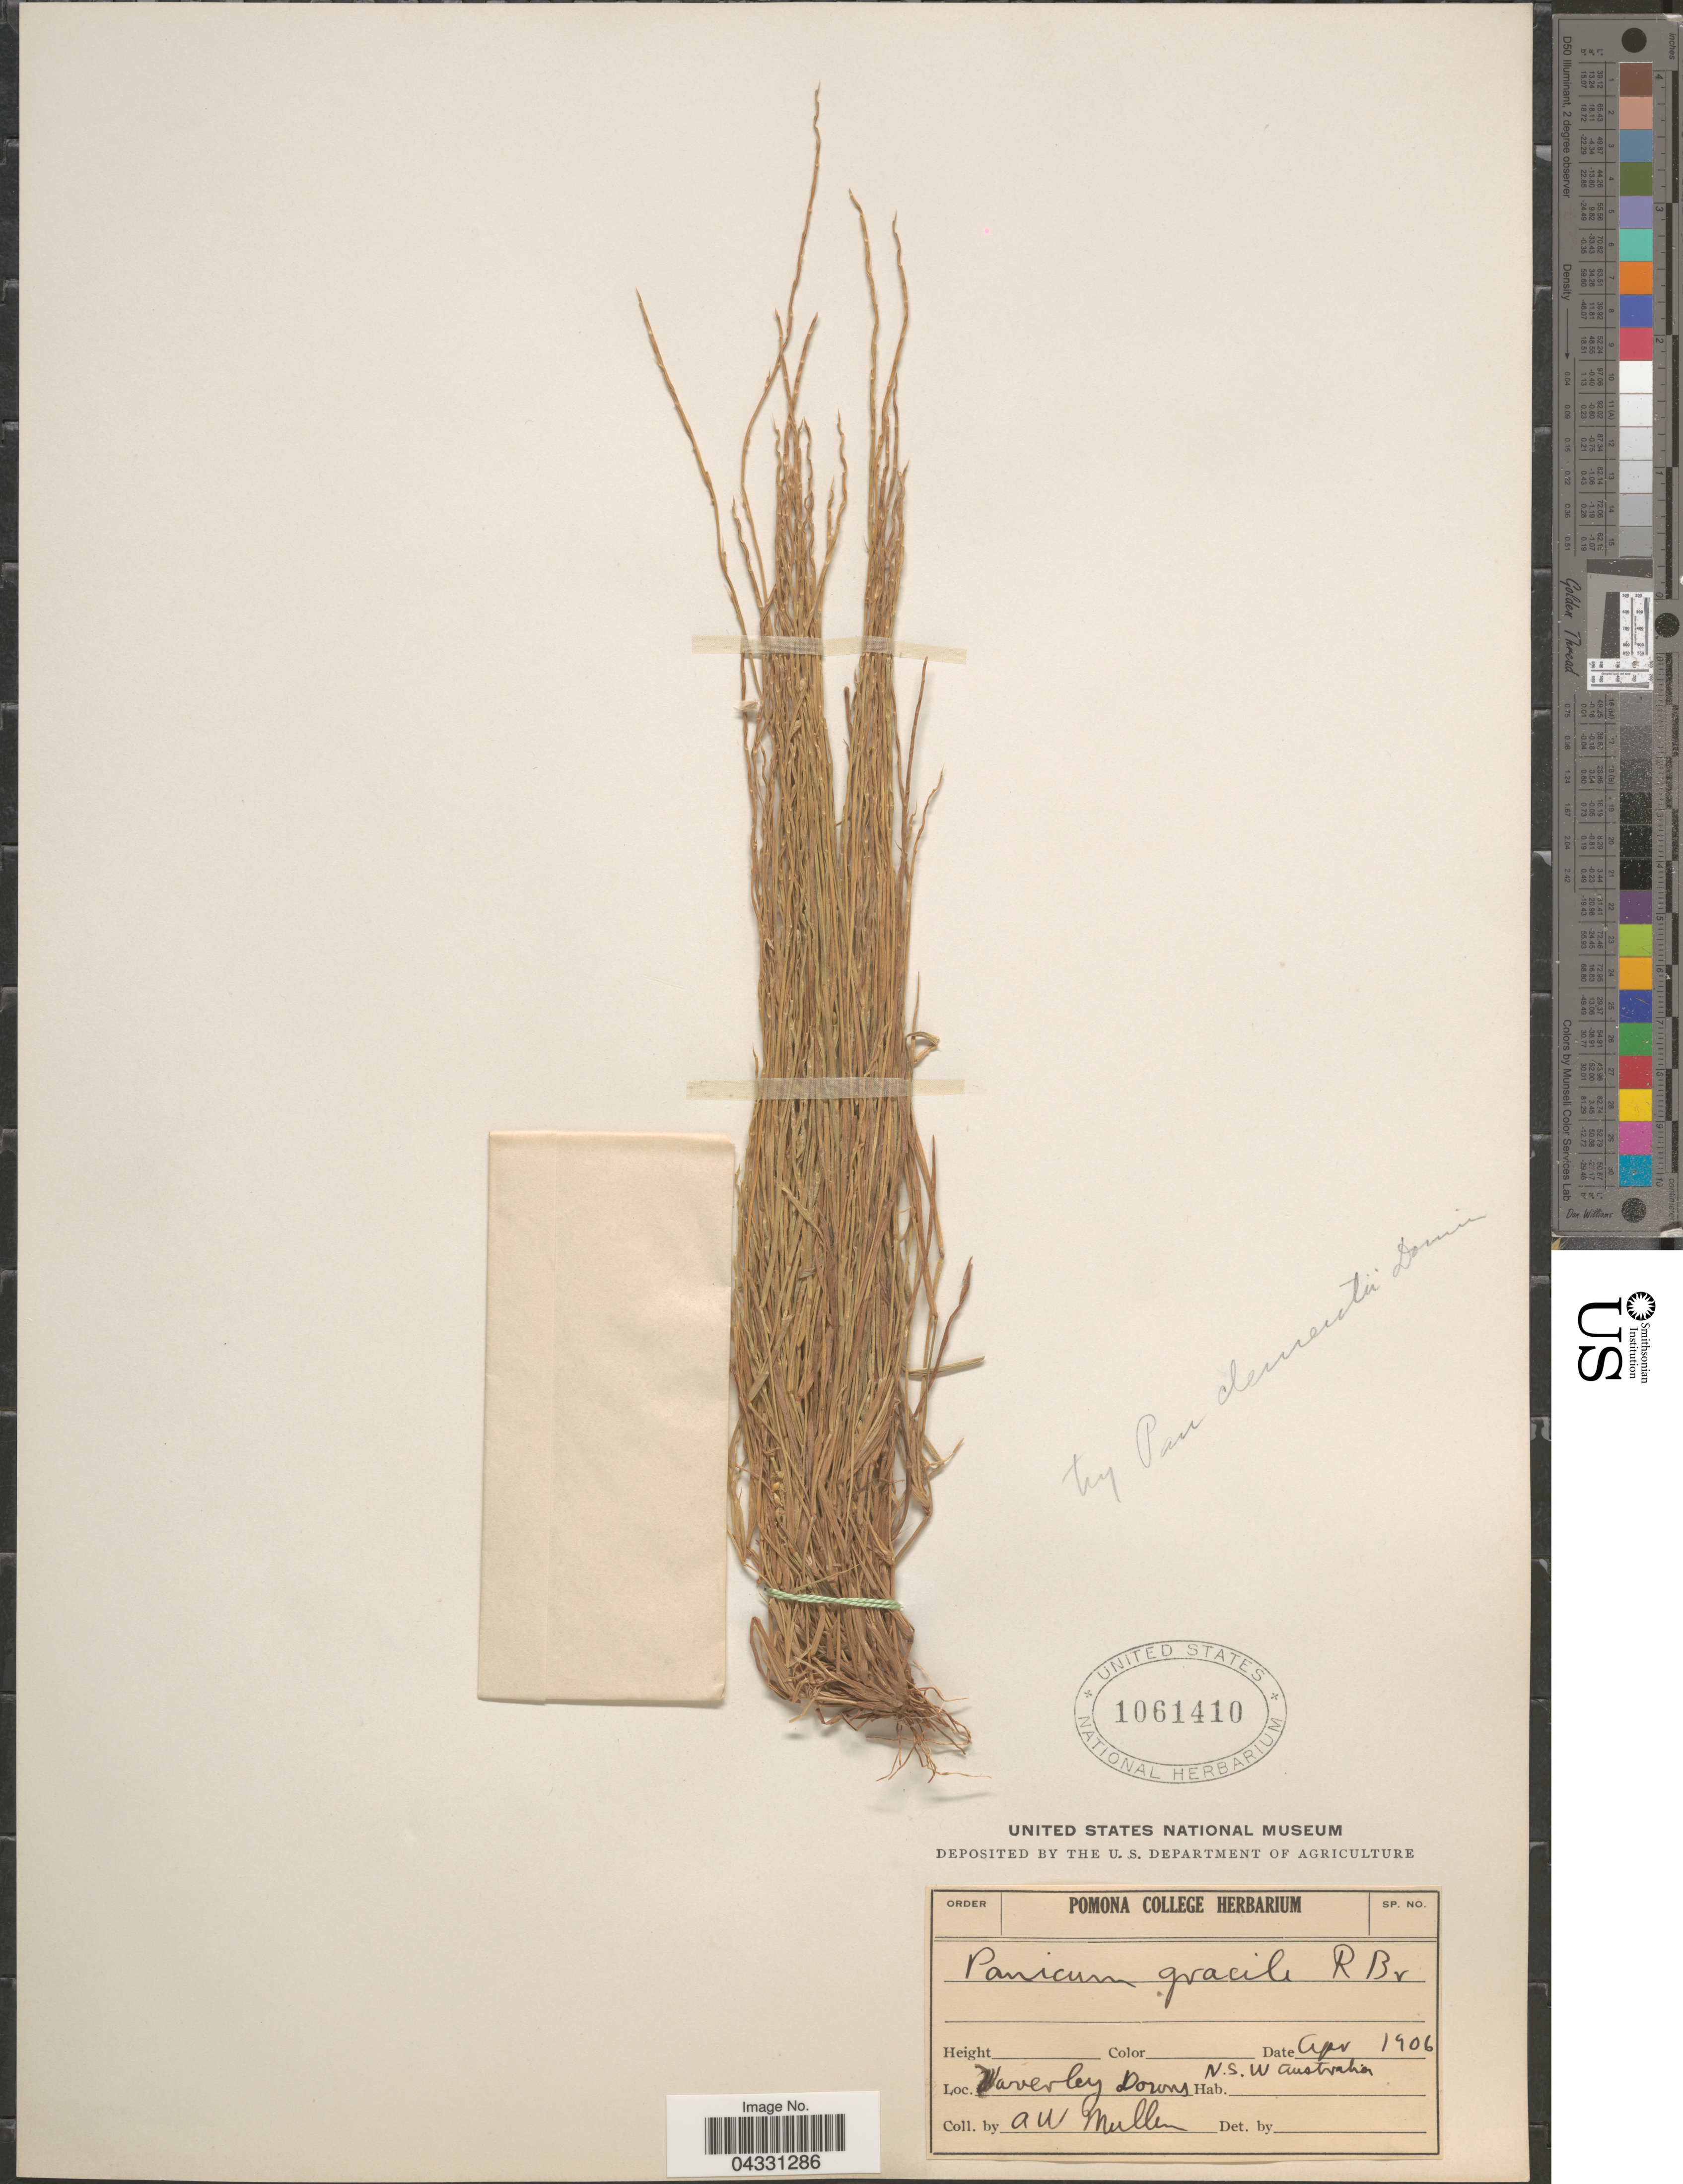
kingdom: Plantae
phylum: Tracheophyta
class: Liliopsida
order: Poales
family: Poaceae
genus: Setaria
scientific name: Setaria sp.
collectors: A. Muller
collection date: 1906-04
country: Australia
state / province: New South Wales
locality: Waverley Downs.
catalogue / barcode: US 1061410